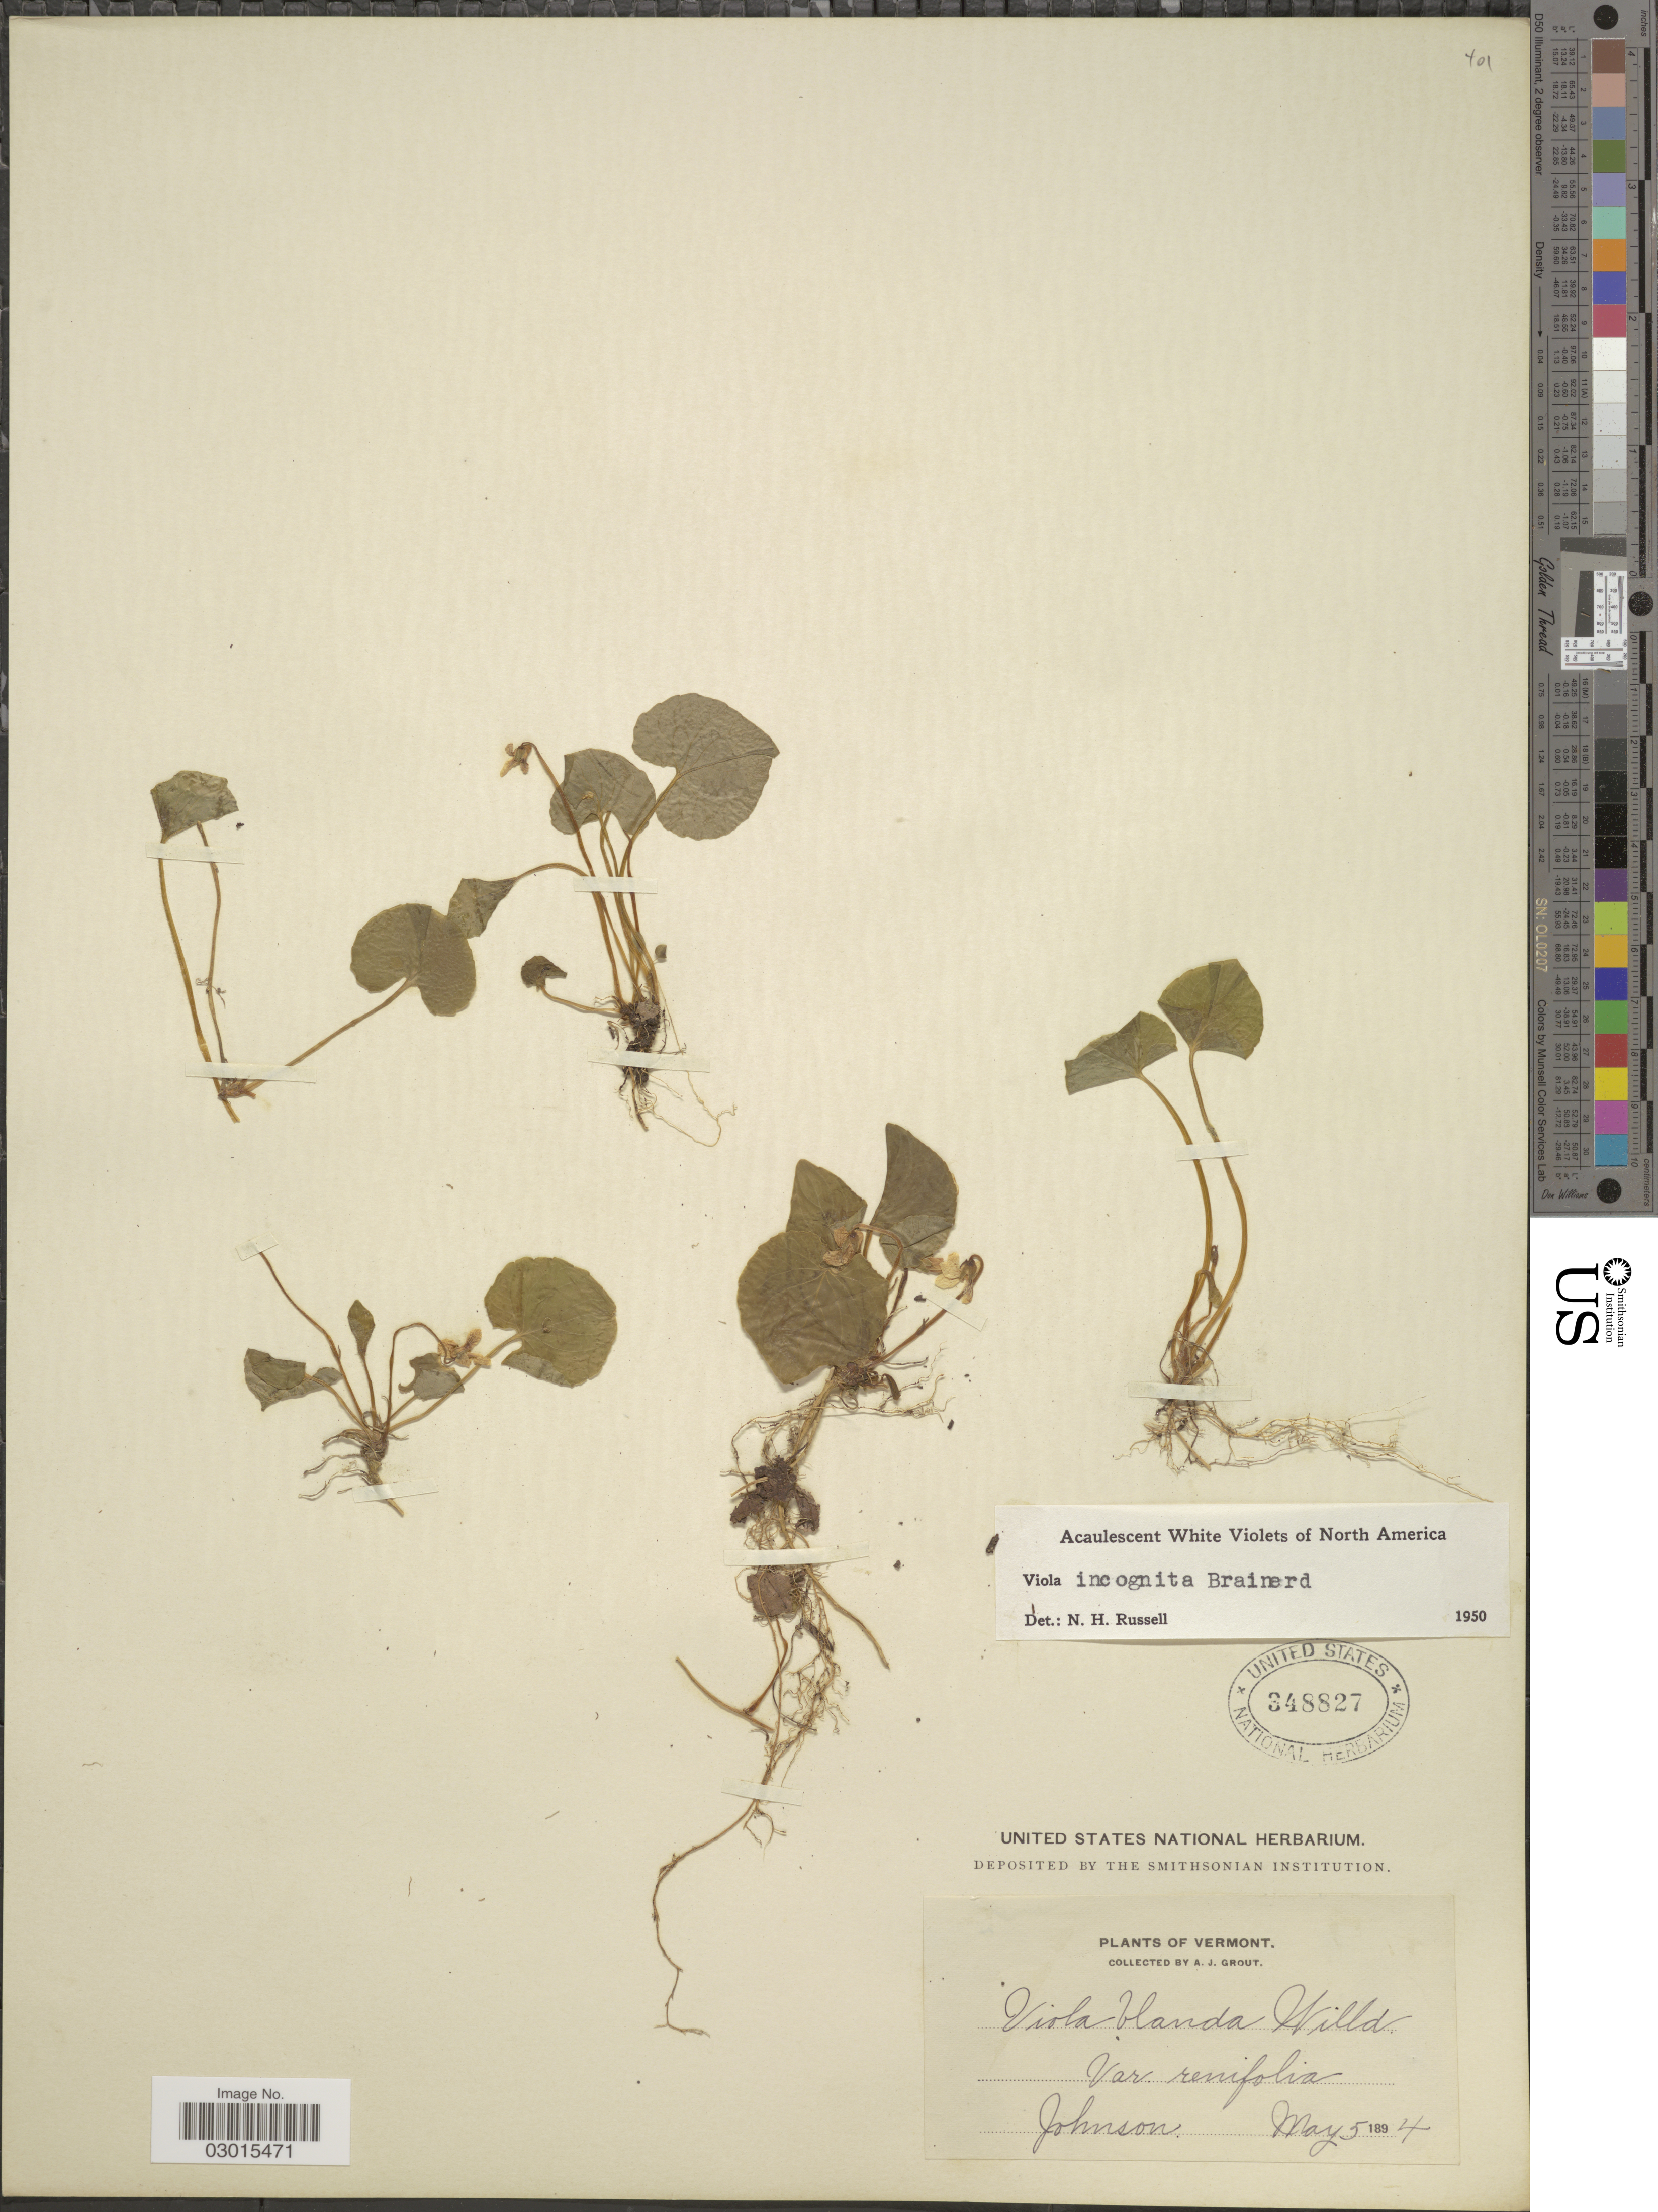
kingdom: Plantae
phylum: Tracheophyta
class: Magnoliopsida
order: Malpighiales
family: Violaceae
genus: Viola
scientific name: Viola incognita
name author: Brainerd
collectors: A. J. Grout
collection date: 1894-05-05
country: United States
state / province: Vermont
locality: Johnson.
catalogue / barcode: US 348827